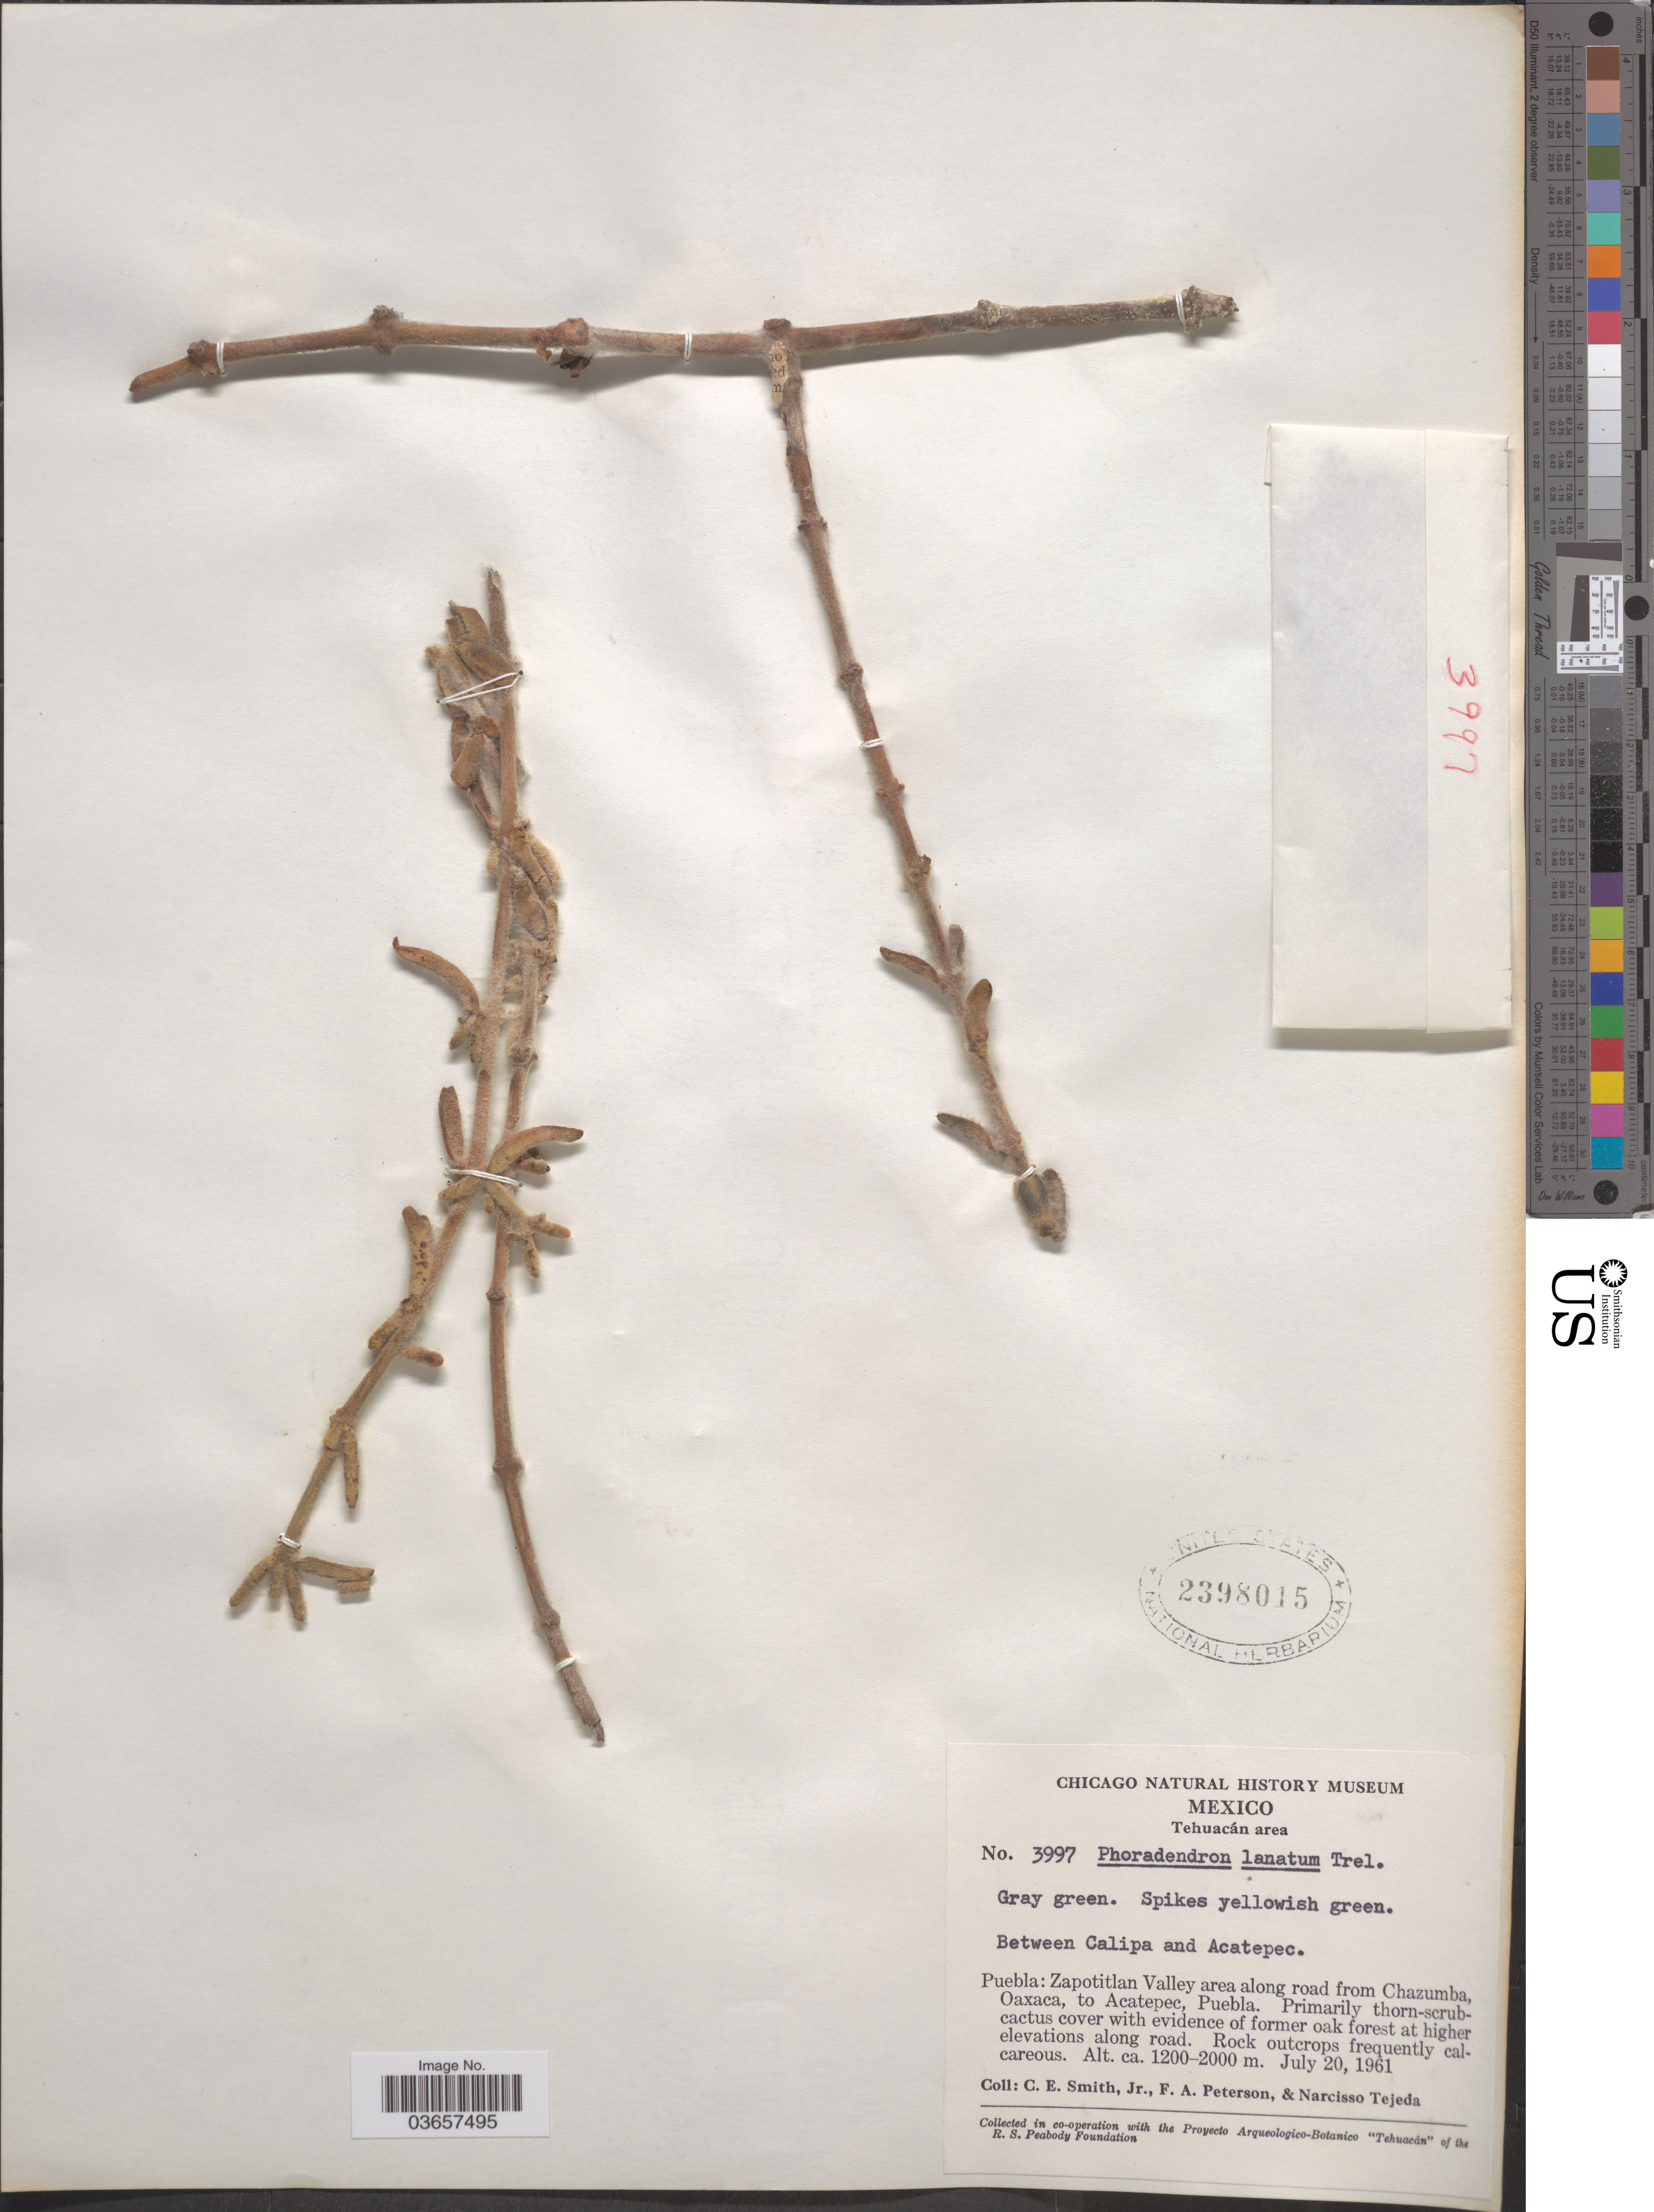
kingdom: Plantae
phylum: Tracheophyta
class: Magnoliopsida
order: Santalales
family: Viscaceae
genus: Phoradendron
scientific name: Phoradendron lanatum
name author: Trel.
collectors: C. E. Smith Jr., F. A. Peterson & N. Tejeda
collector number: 3997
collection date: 1961-07-20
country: Mexico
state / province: Puebla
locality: Tehuacán area. Zapotitlan Valley area along road from Chazumba, Oaxaca, to Acatepec, Puebla.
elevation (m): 1200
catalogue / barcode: US 2398015